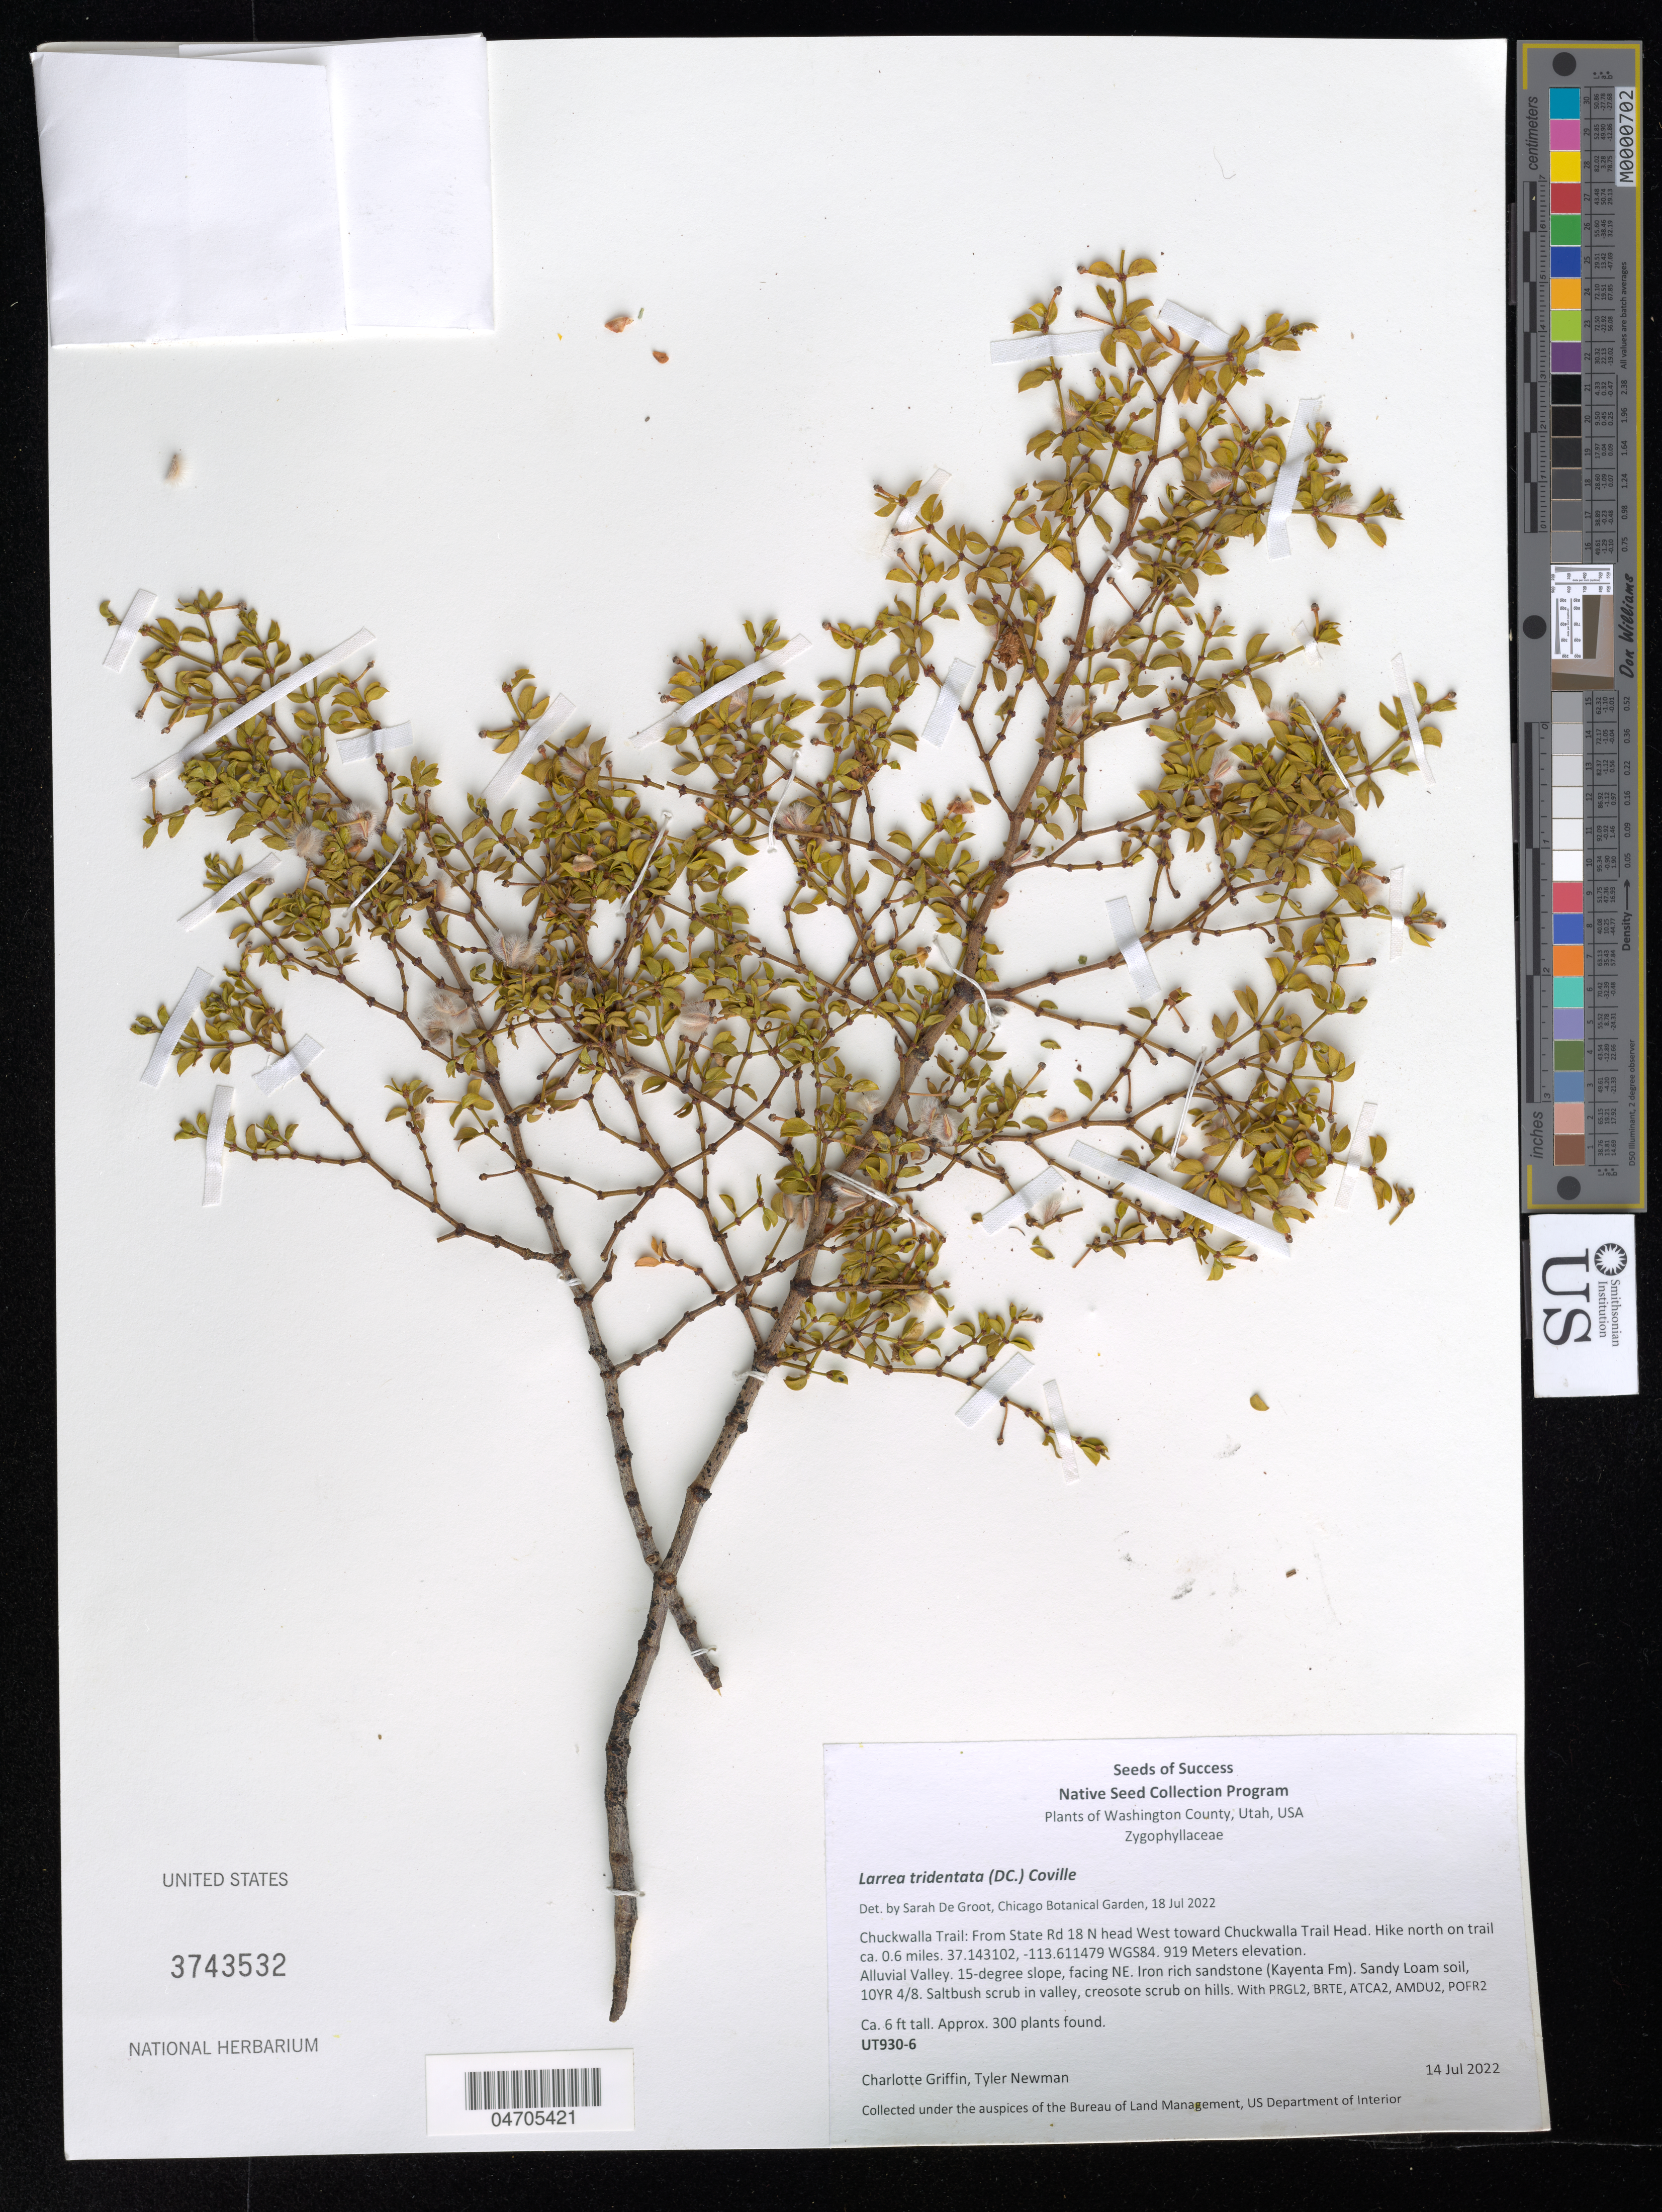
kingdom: Plantae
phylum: Tracheophyta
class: Magnoliopsida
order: Zygophyllales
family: Zygophyllaceae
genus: Larrea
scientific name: Larrea tridentata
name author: (Sessé & Moc. ex DC.) Coville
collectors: C. Griffin & T. Newman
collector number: UT930-6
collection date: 2022-07-14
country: United States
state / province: Utah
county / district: Washington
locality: Washington County. Chuckwalla Trail: From State Rd 18 N head West toward Chuckwalla Trail Head. Hike north on trail ca. 0.6 miles.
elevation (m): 919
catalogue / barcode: US 3743532